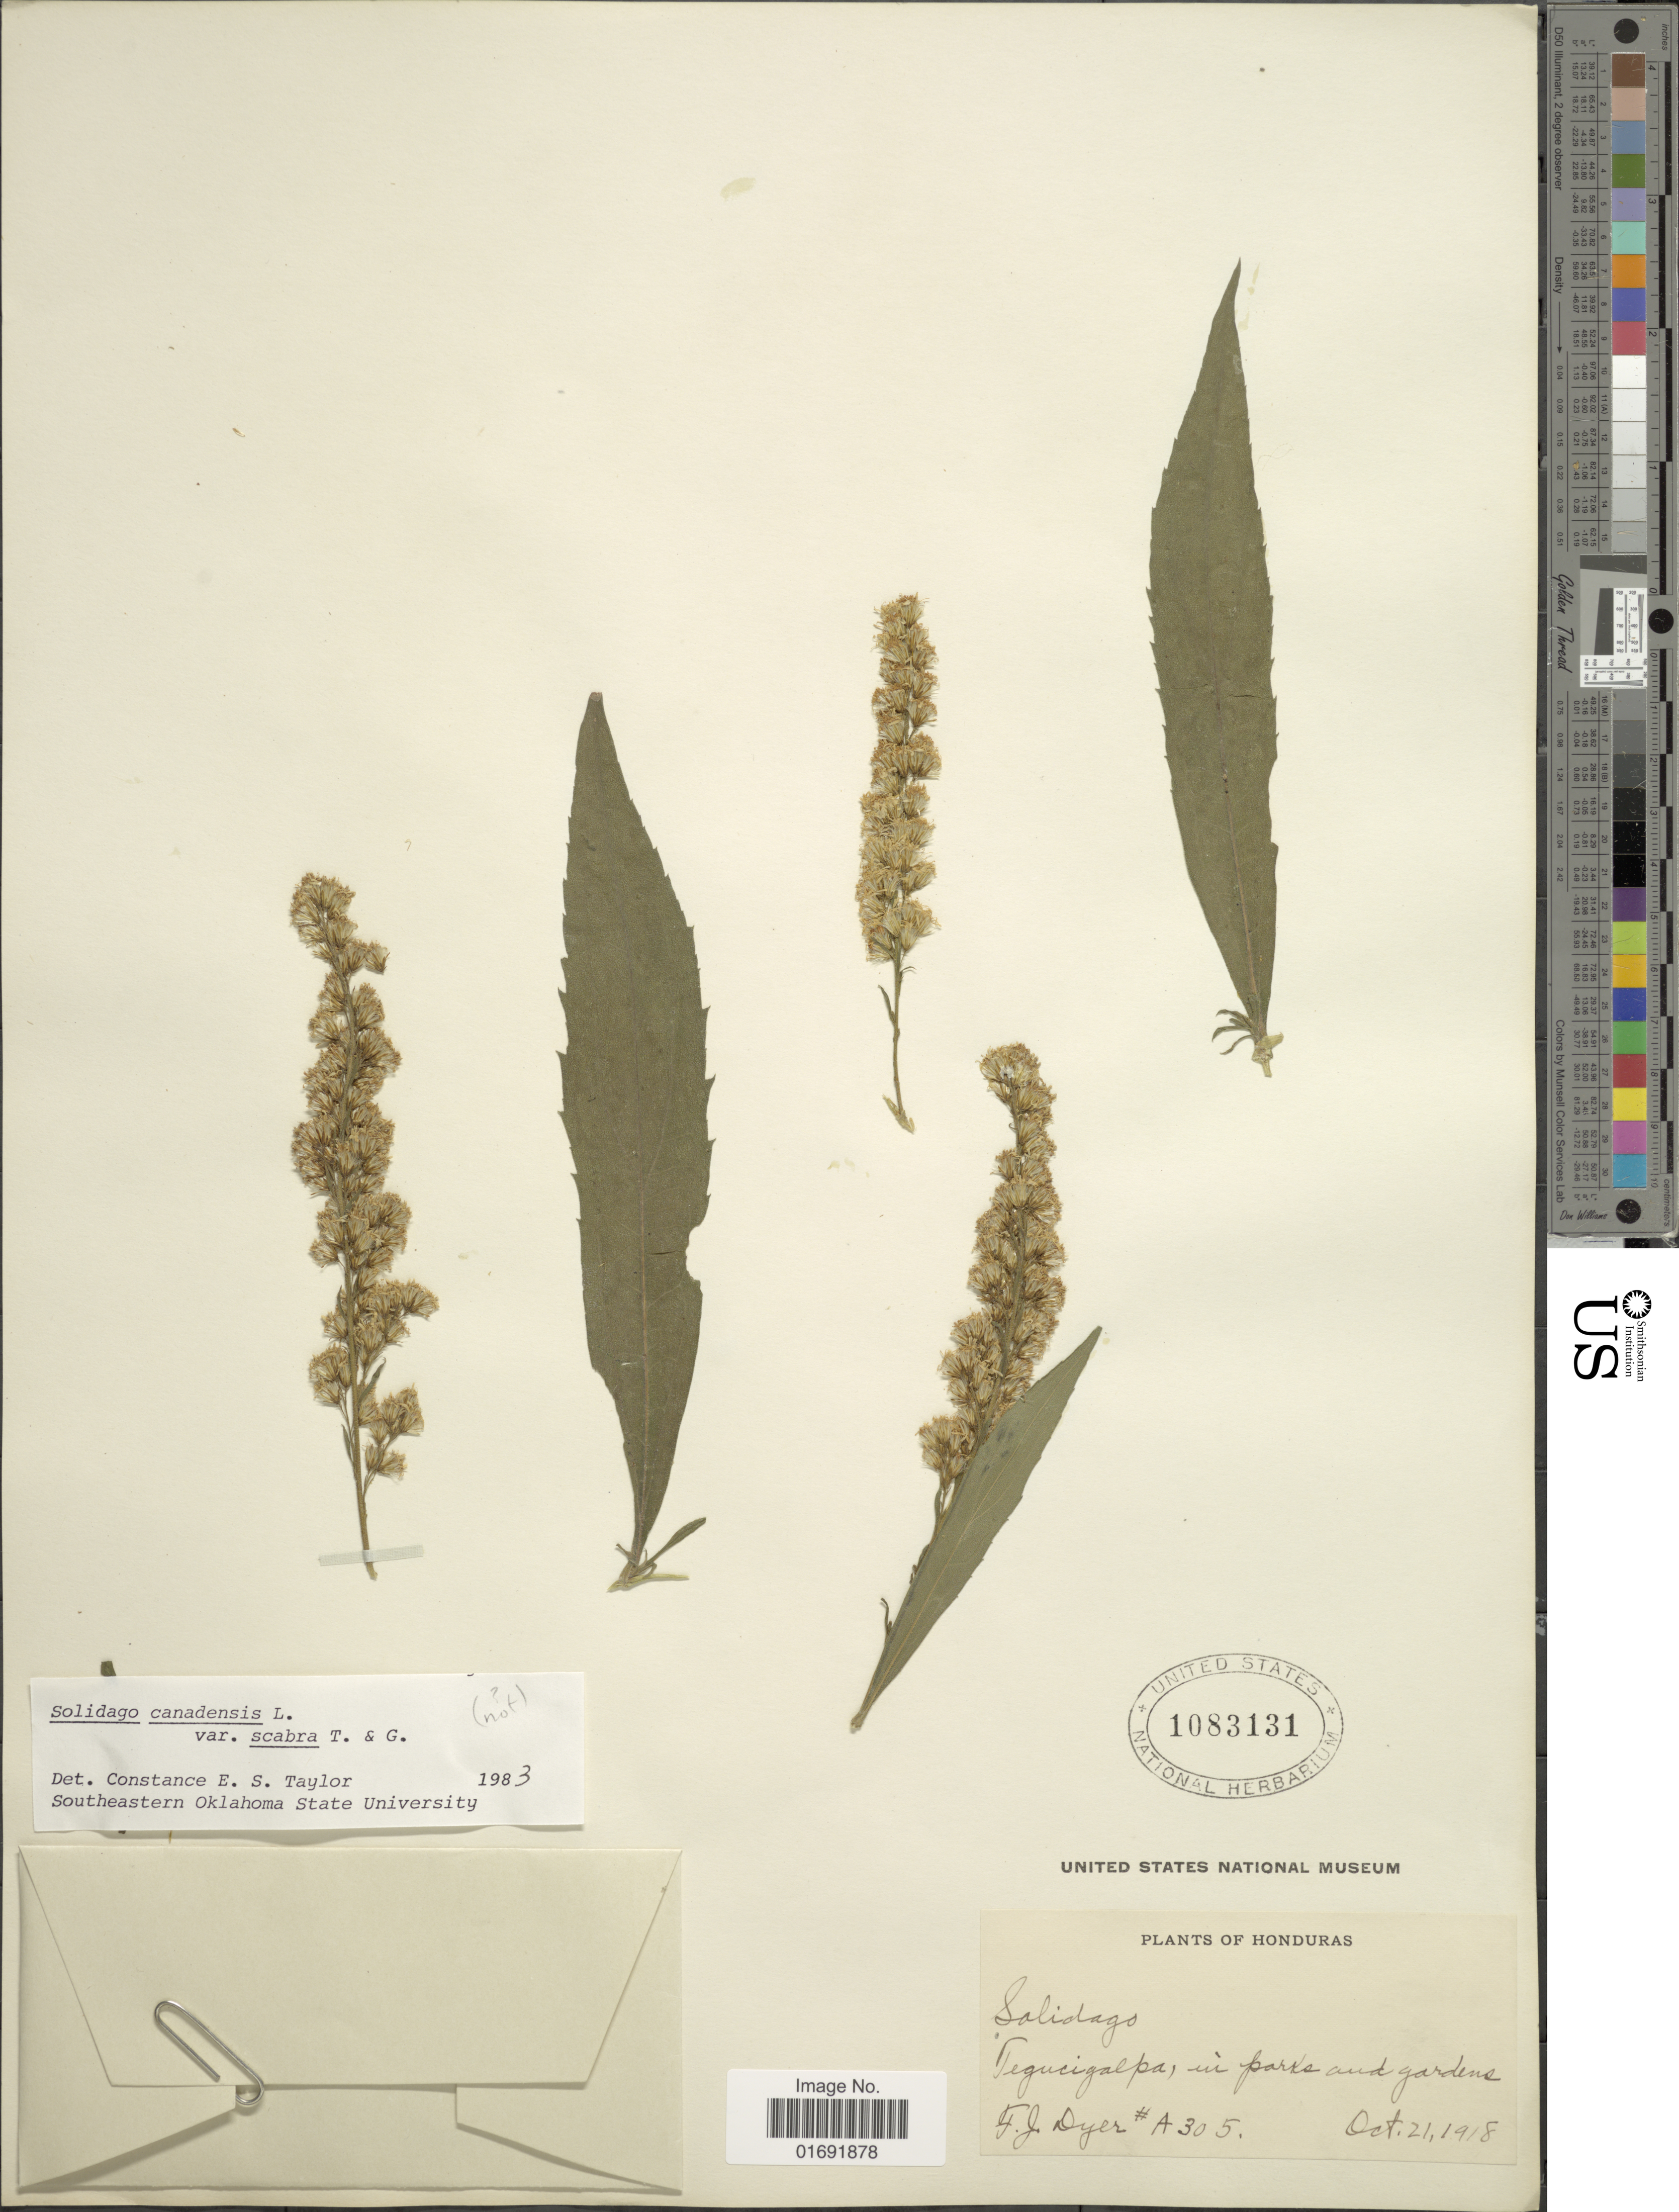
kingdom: Plantae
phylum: Tracheophyta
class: Magnoliopsida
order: Asterales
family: Asteraceae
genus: Solidago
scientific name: Solidago altissima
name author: L.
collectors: F. J. Dyer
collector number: A305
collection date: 1918-10-21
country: Honduras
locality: Tegucigalpa, in parks and gardens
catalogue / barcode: US 1083131